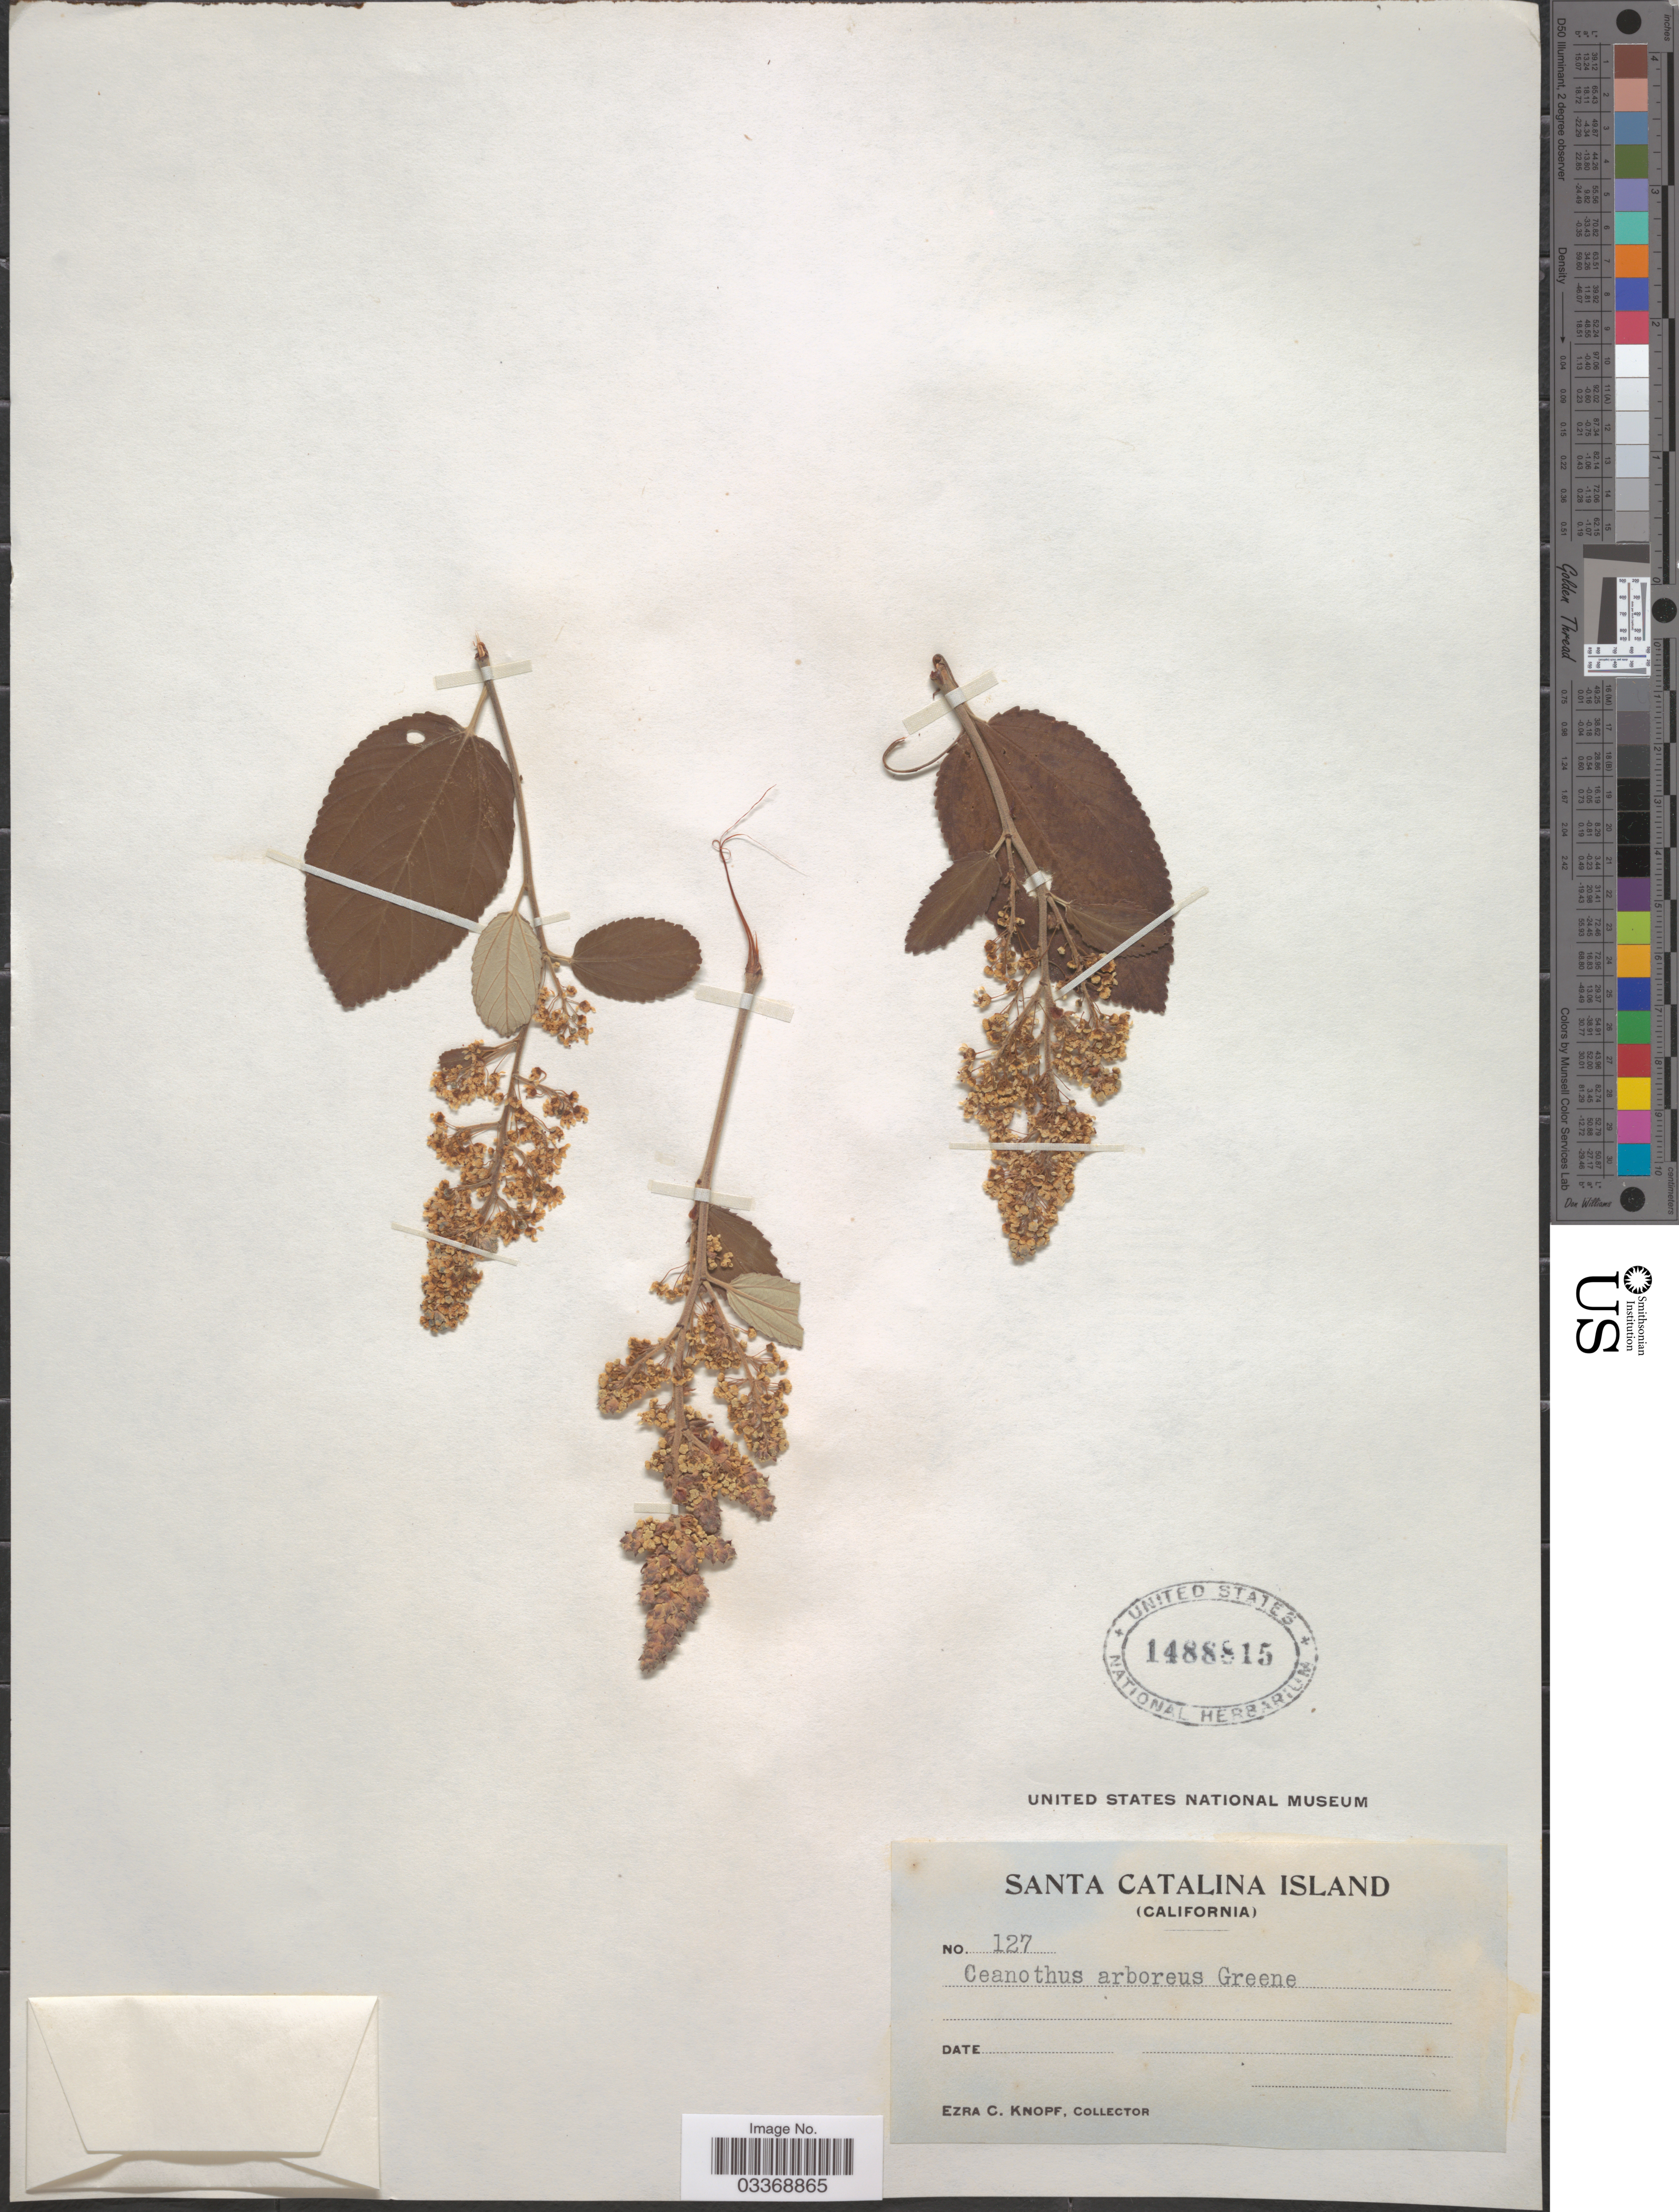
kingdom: Plantae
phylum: Tracheophyta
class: Magnoliopsida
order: Rosales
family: Rhamnaceae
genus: Ceanothus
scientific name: Ceanothus arboreus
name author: Greene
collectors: E. Knopf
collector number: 127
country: United States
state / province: California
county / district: Los Angeles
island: Santa Catalina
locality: Santa Catalina Island.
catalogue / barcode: US 1488815